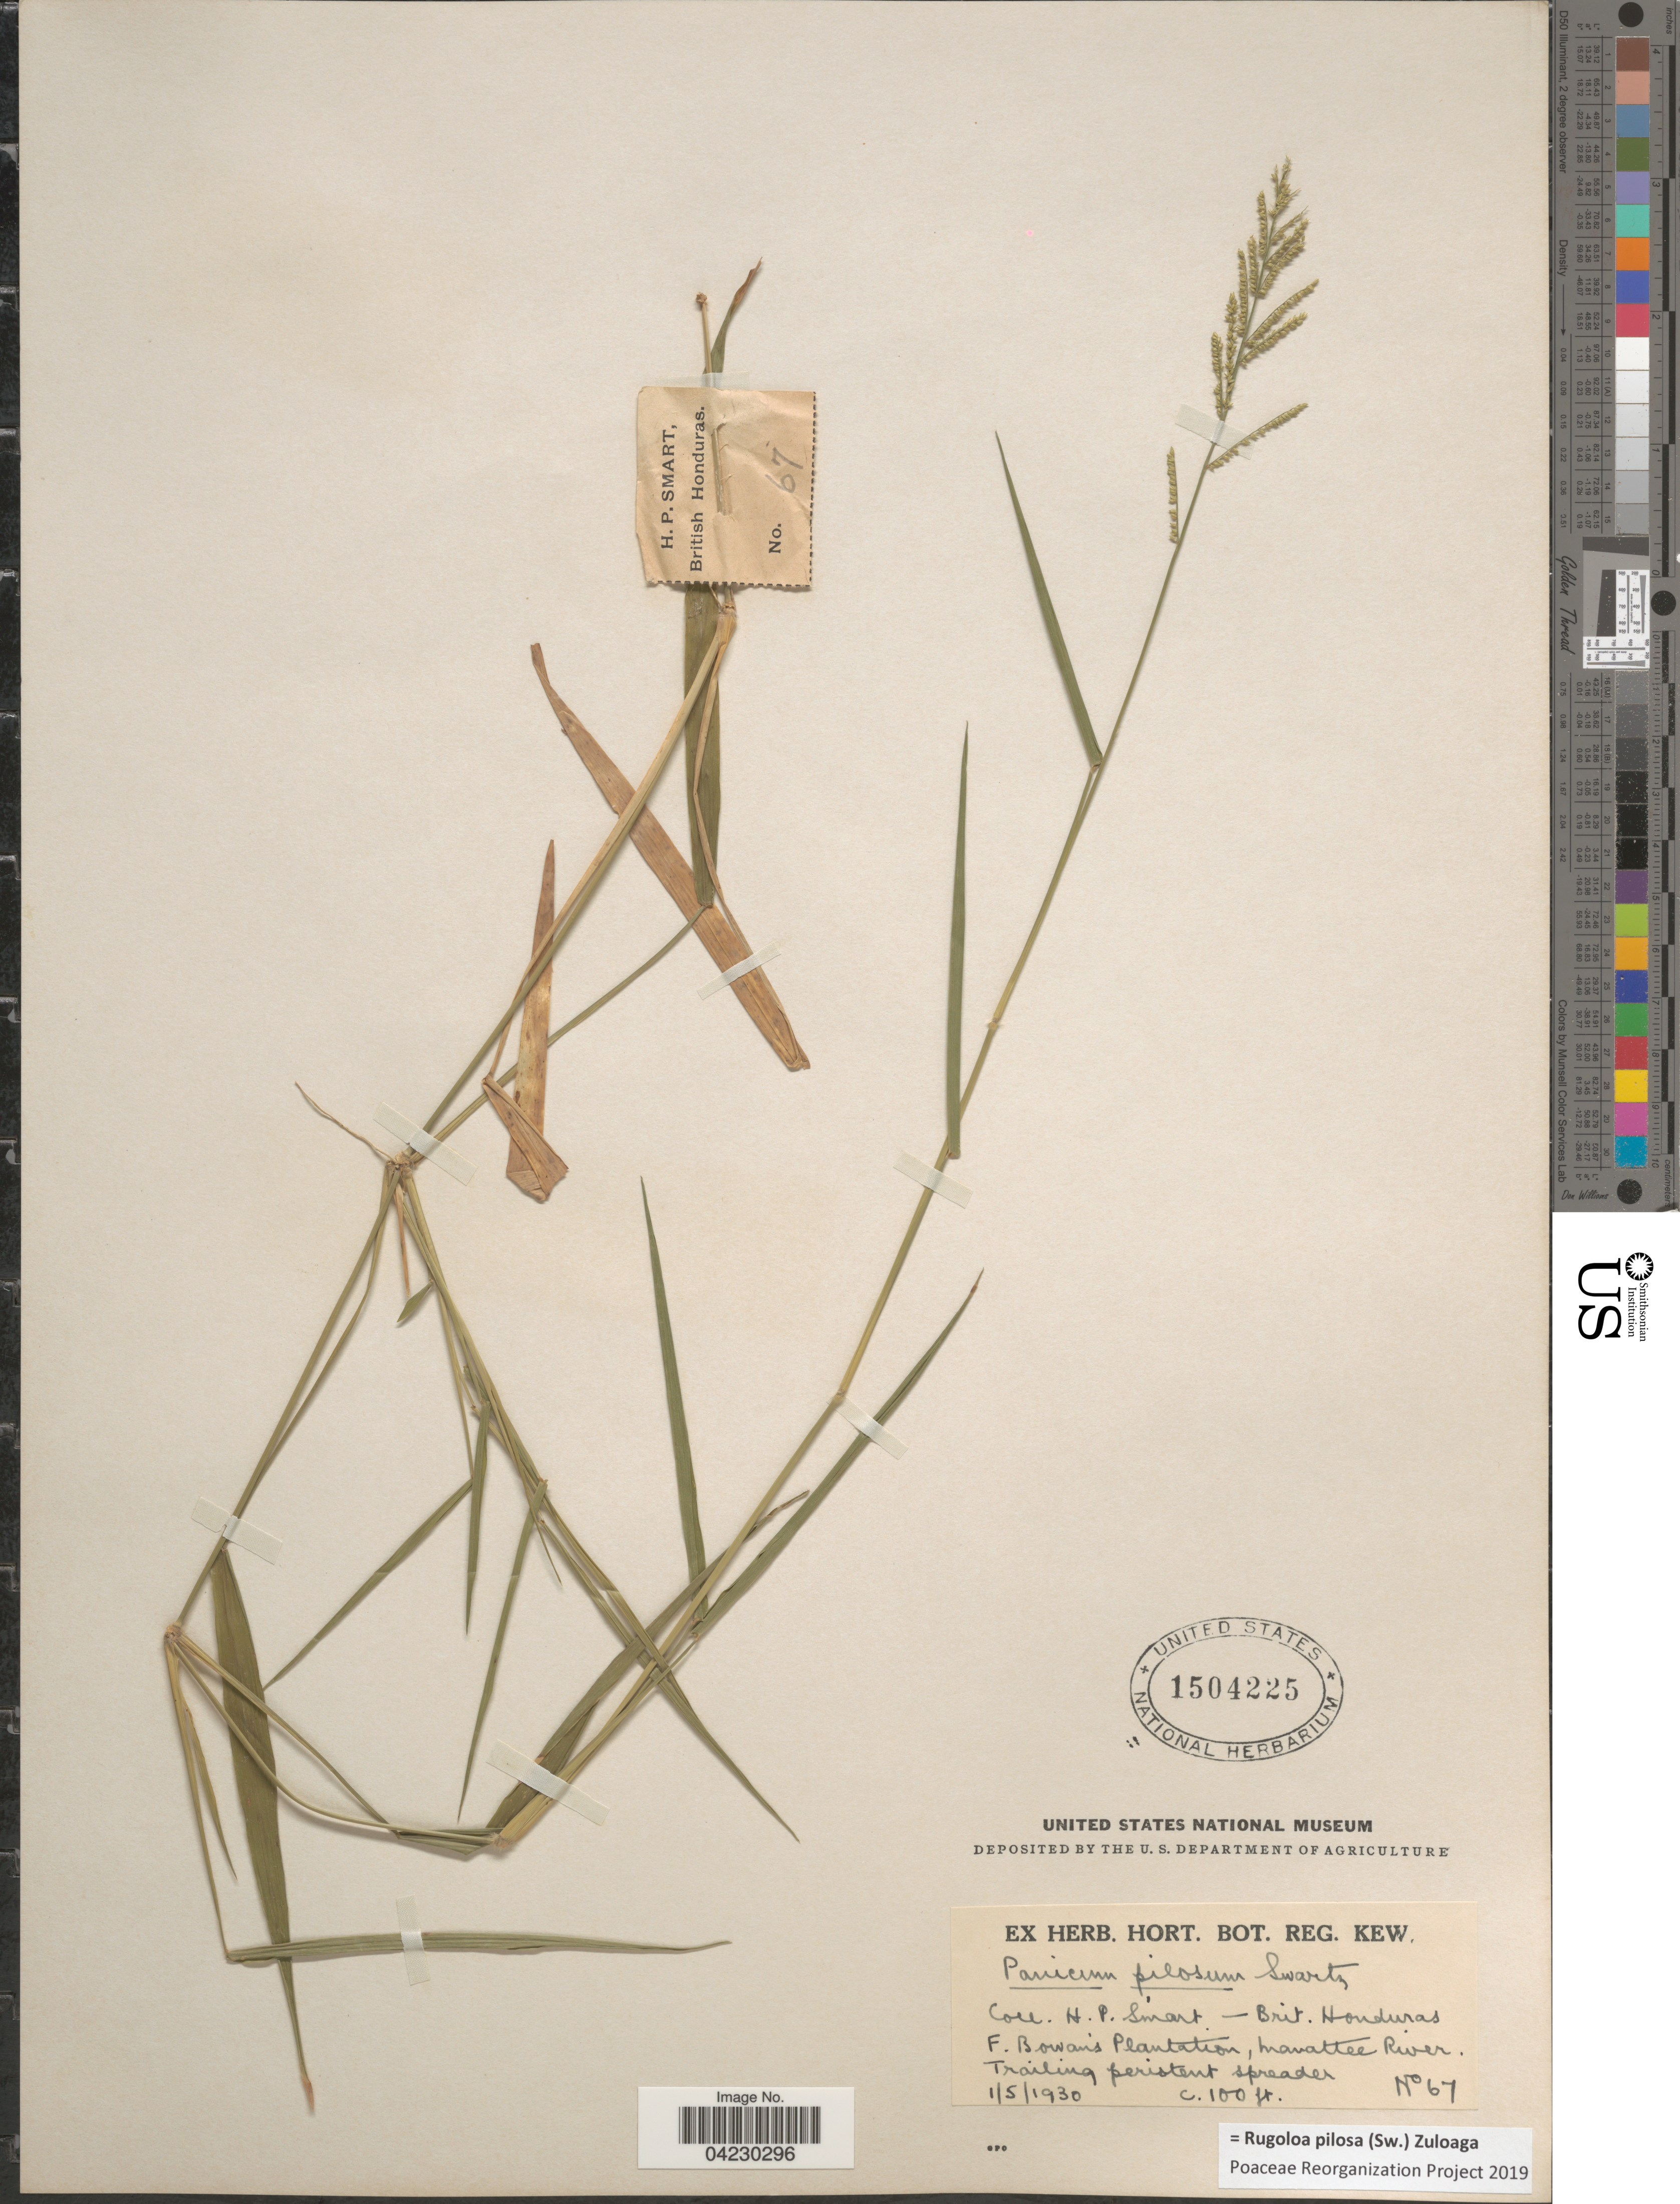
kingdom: Plantae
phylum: Tracheophyta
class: Liliopsida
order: Poales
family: Poaceae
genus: Rugoloa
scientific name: Rugoloa pilosa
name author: (Sw.) Zuloaga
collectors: H. Smart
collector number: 67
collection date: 1930-05-01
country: Belize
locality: Brit. Honduras. F. Bowan's Plantation, manattee River.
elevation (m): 30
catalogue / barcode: US 1504225